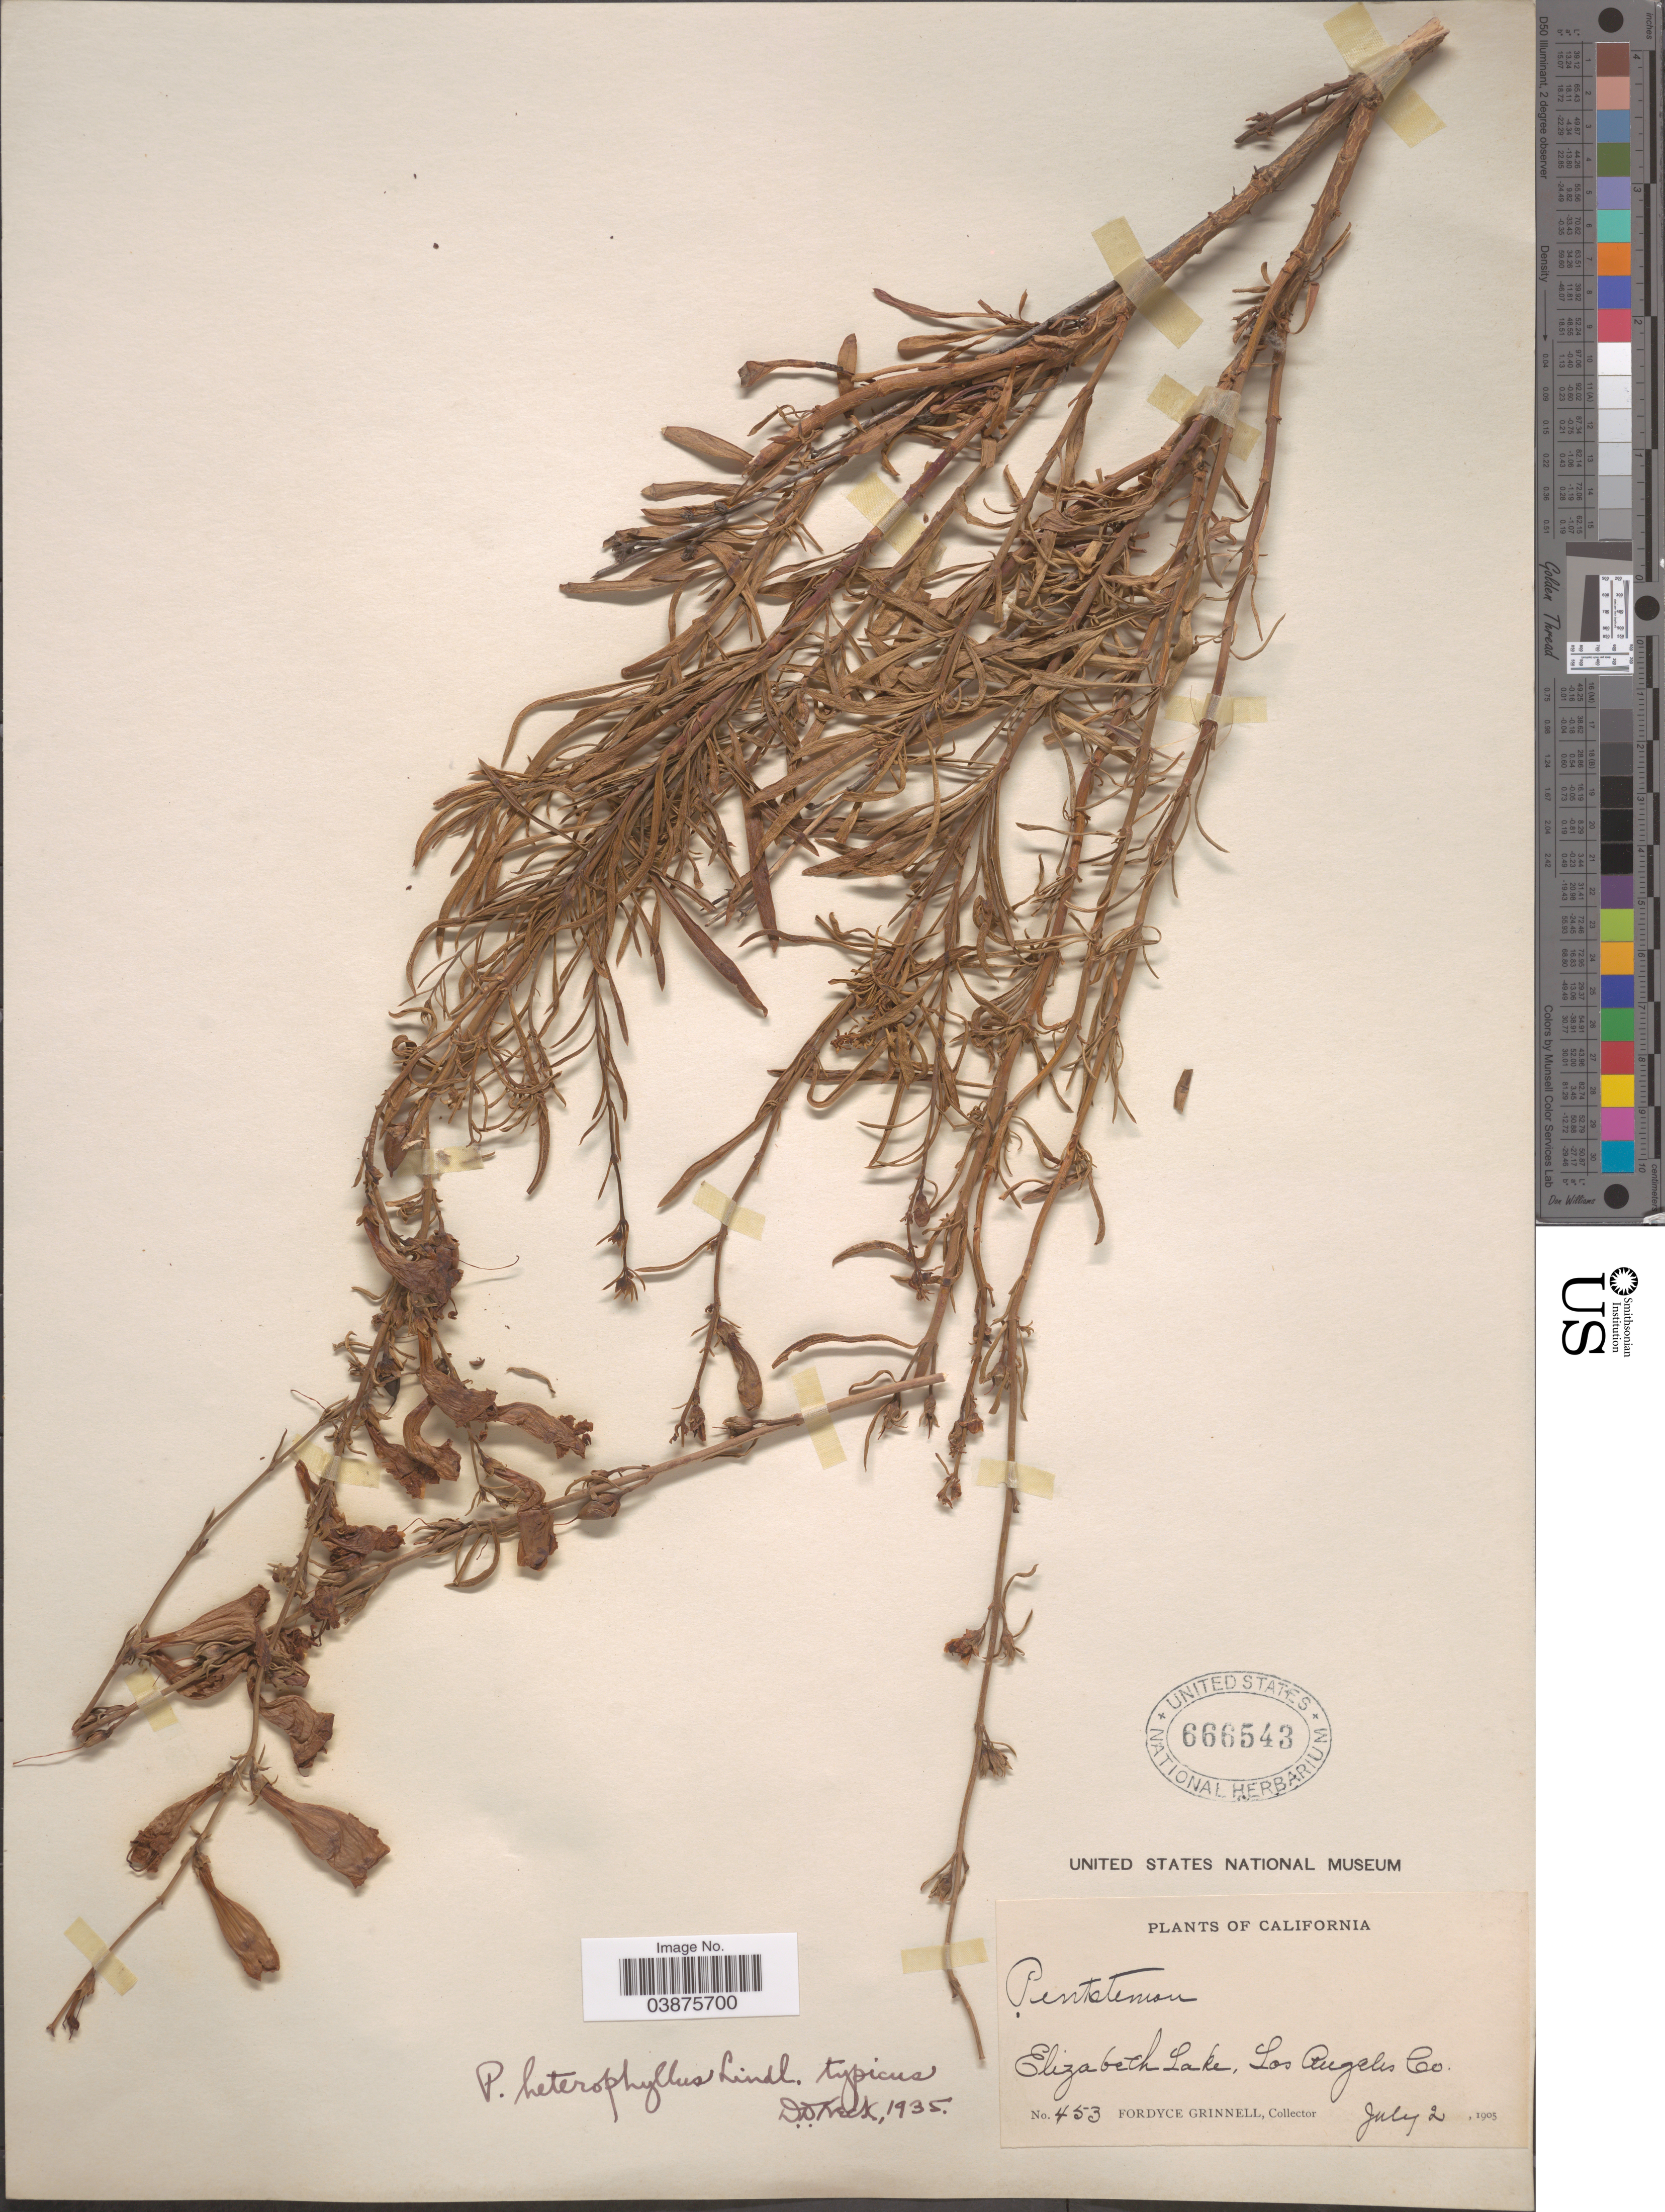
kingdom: Plantae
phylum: Tracheophyta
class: Magnoliopsida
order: Lamiales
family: Plantaginaceae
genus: Penstemon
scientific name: Penstemon heterophyllus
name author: Lindl.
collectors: F. Grinnell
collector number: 453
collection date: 1905-07-02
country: United States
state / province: California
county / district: Los Angeles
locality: Elizabeth Lake, Los Angeles Co.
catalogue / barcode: US 666543